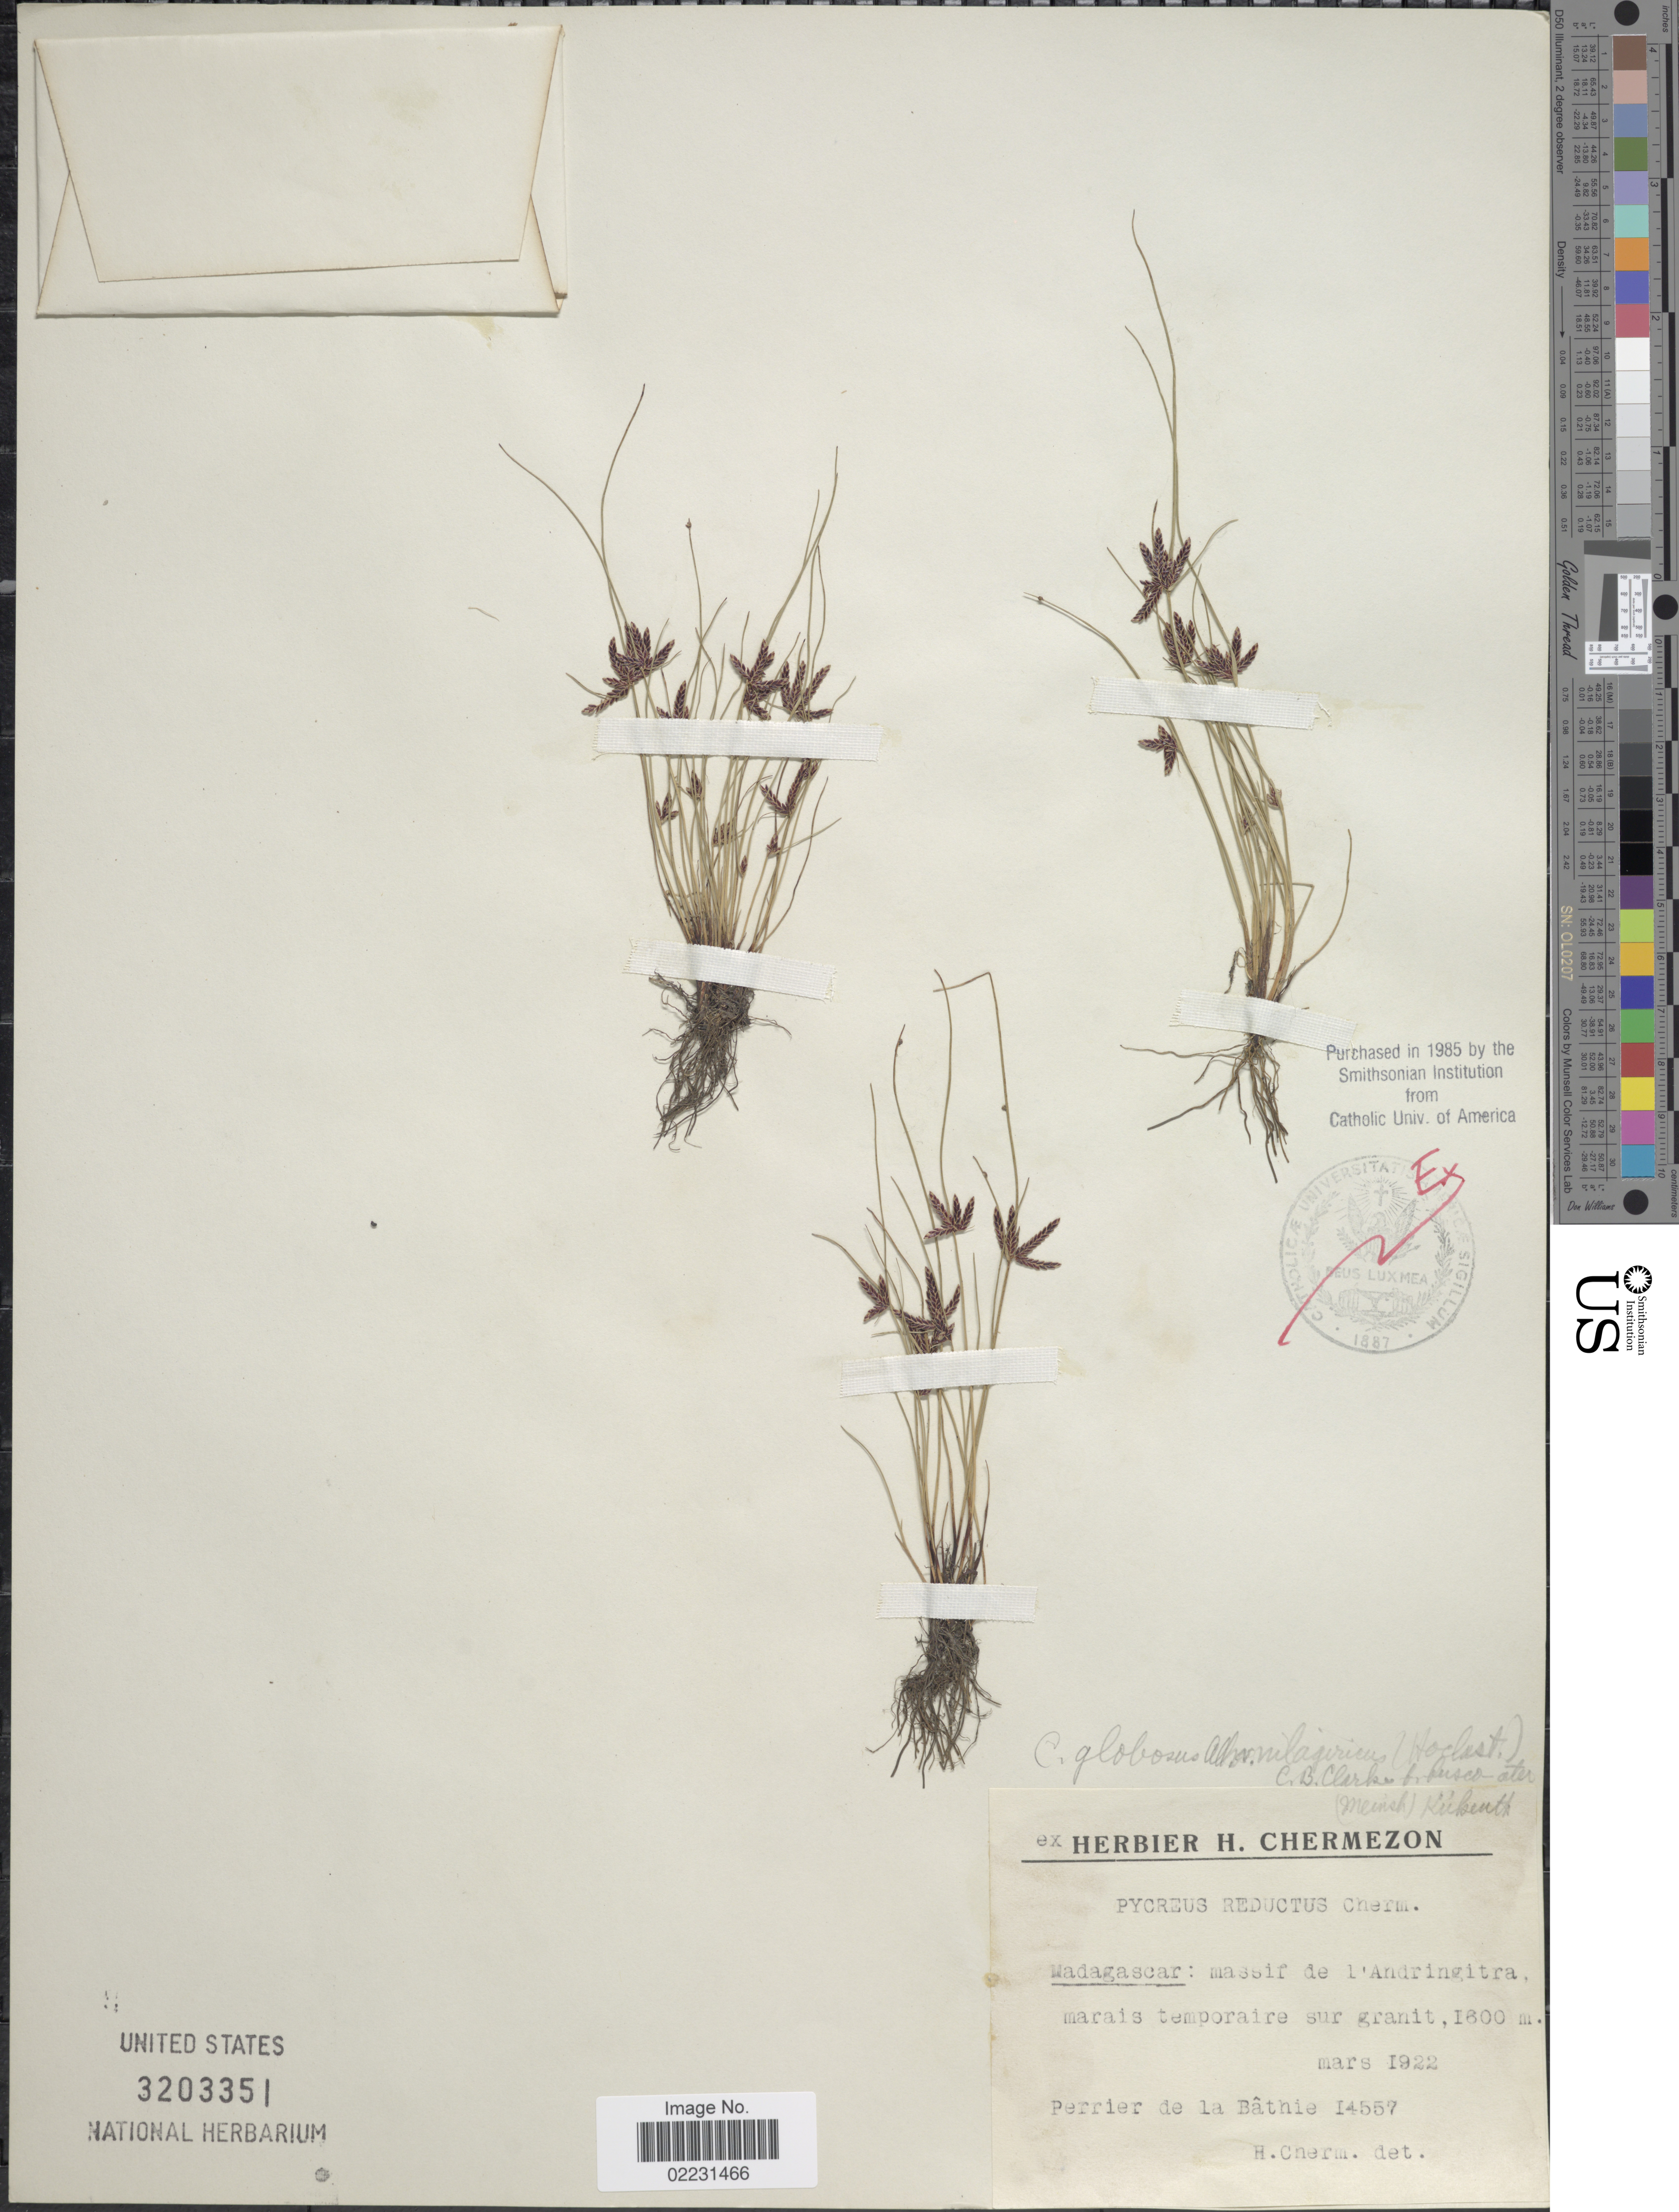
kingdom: Plantae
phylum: Tracheophyta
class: Liliopsida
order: Poales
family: Cyperaceae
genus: Cyperus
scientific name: Cyperus flavidus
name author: Retz.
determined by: Strong, Mark T., (BOT), Smithsonian Institution - National Museum of Natural History (UNITED STATES)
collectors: Perrier de la Bâthie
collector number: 14557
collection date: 1922-03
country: Madagascar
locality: Massif de l'Andringitra, marais temporaire sur granit.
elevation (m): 1600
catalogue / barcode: US 3203351